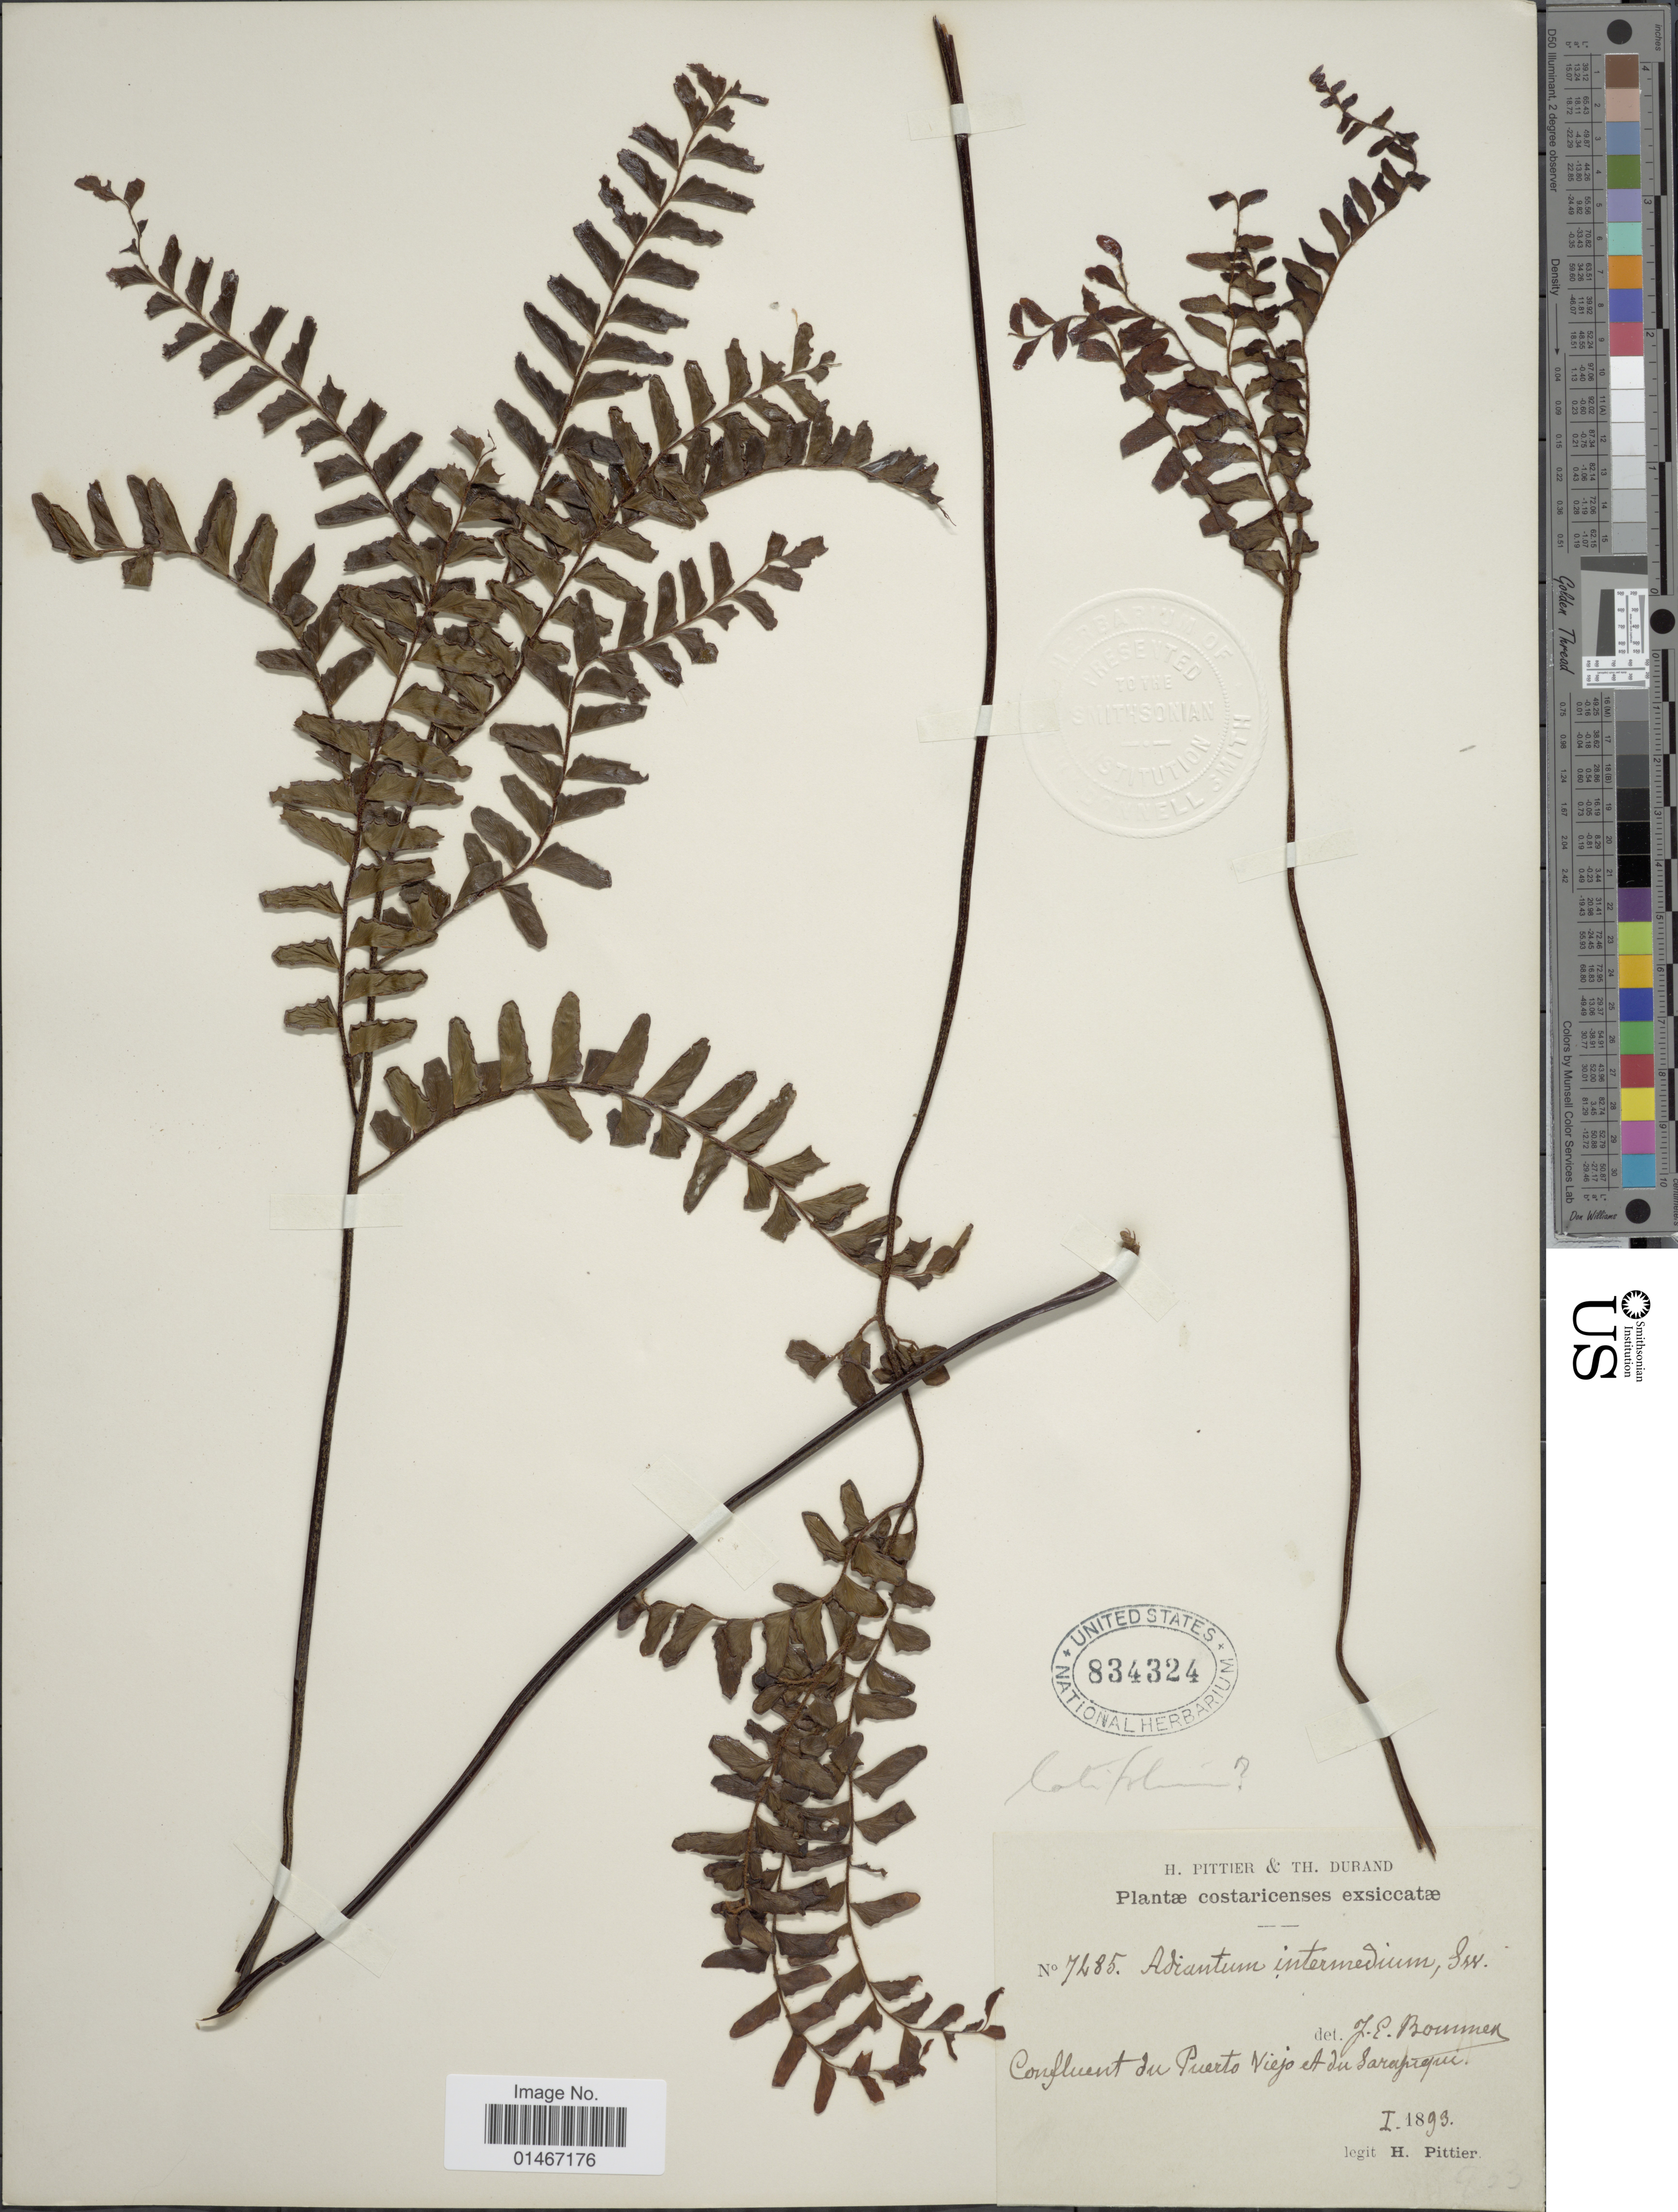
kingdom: Plantae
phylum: Tracheophyta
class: Polypodiopsida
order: Polypodiales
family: Pteridaceae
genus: Adiantum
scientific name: Adiantum latifolium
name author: Lam.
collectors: H. F. Pittier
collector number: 7285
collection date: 1893-01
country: Costa Rica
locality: Confluent du Puerto Viejo et du Sarapiqui.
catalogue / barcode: US 834324